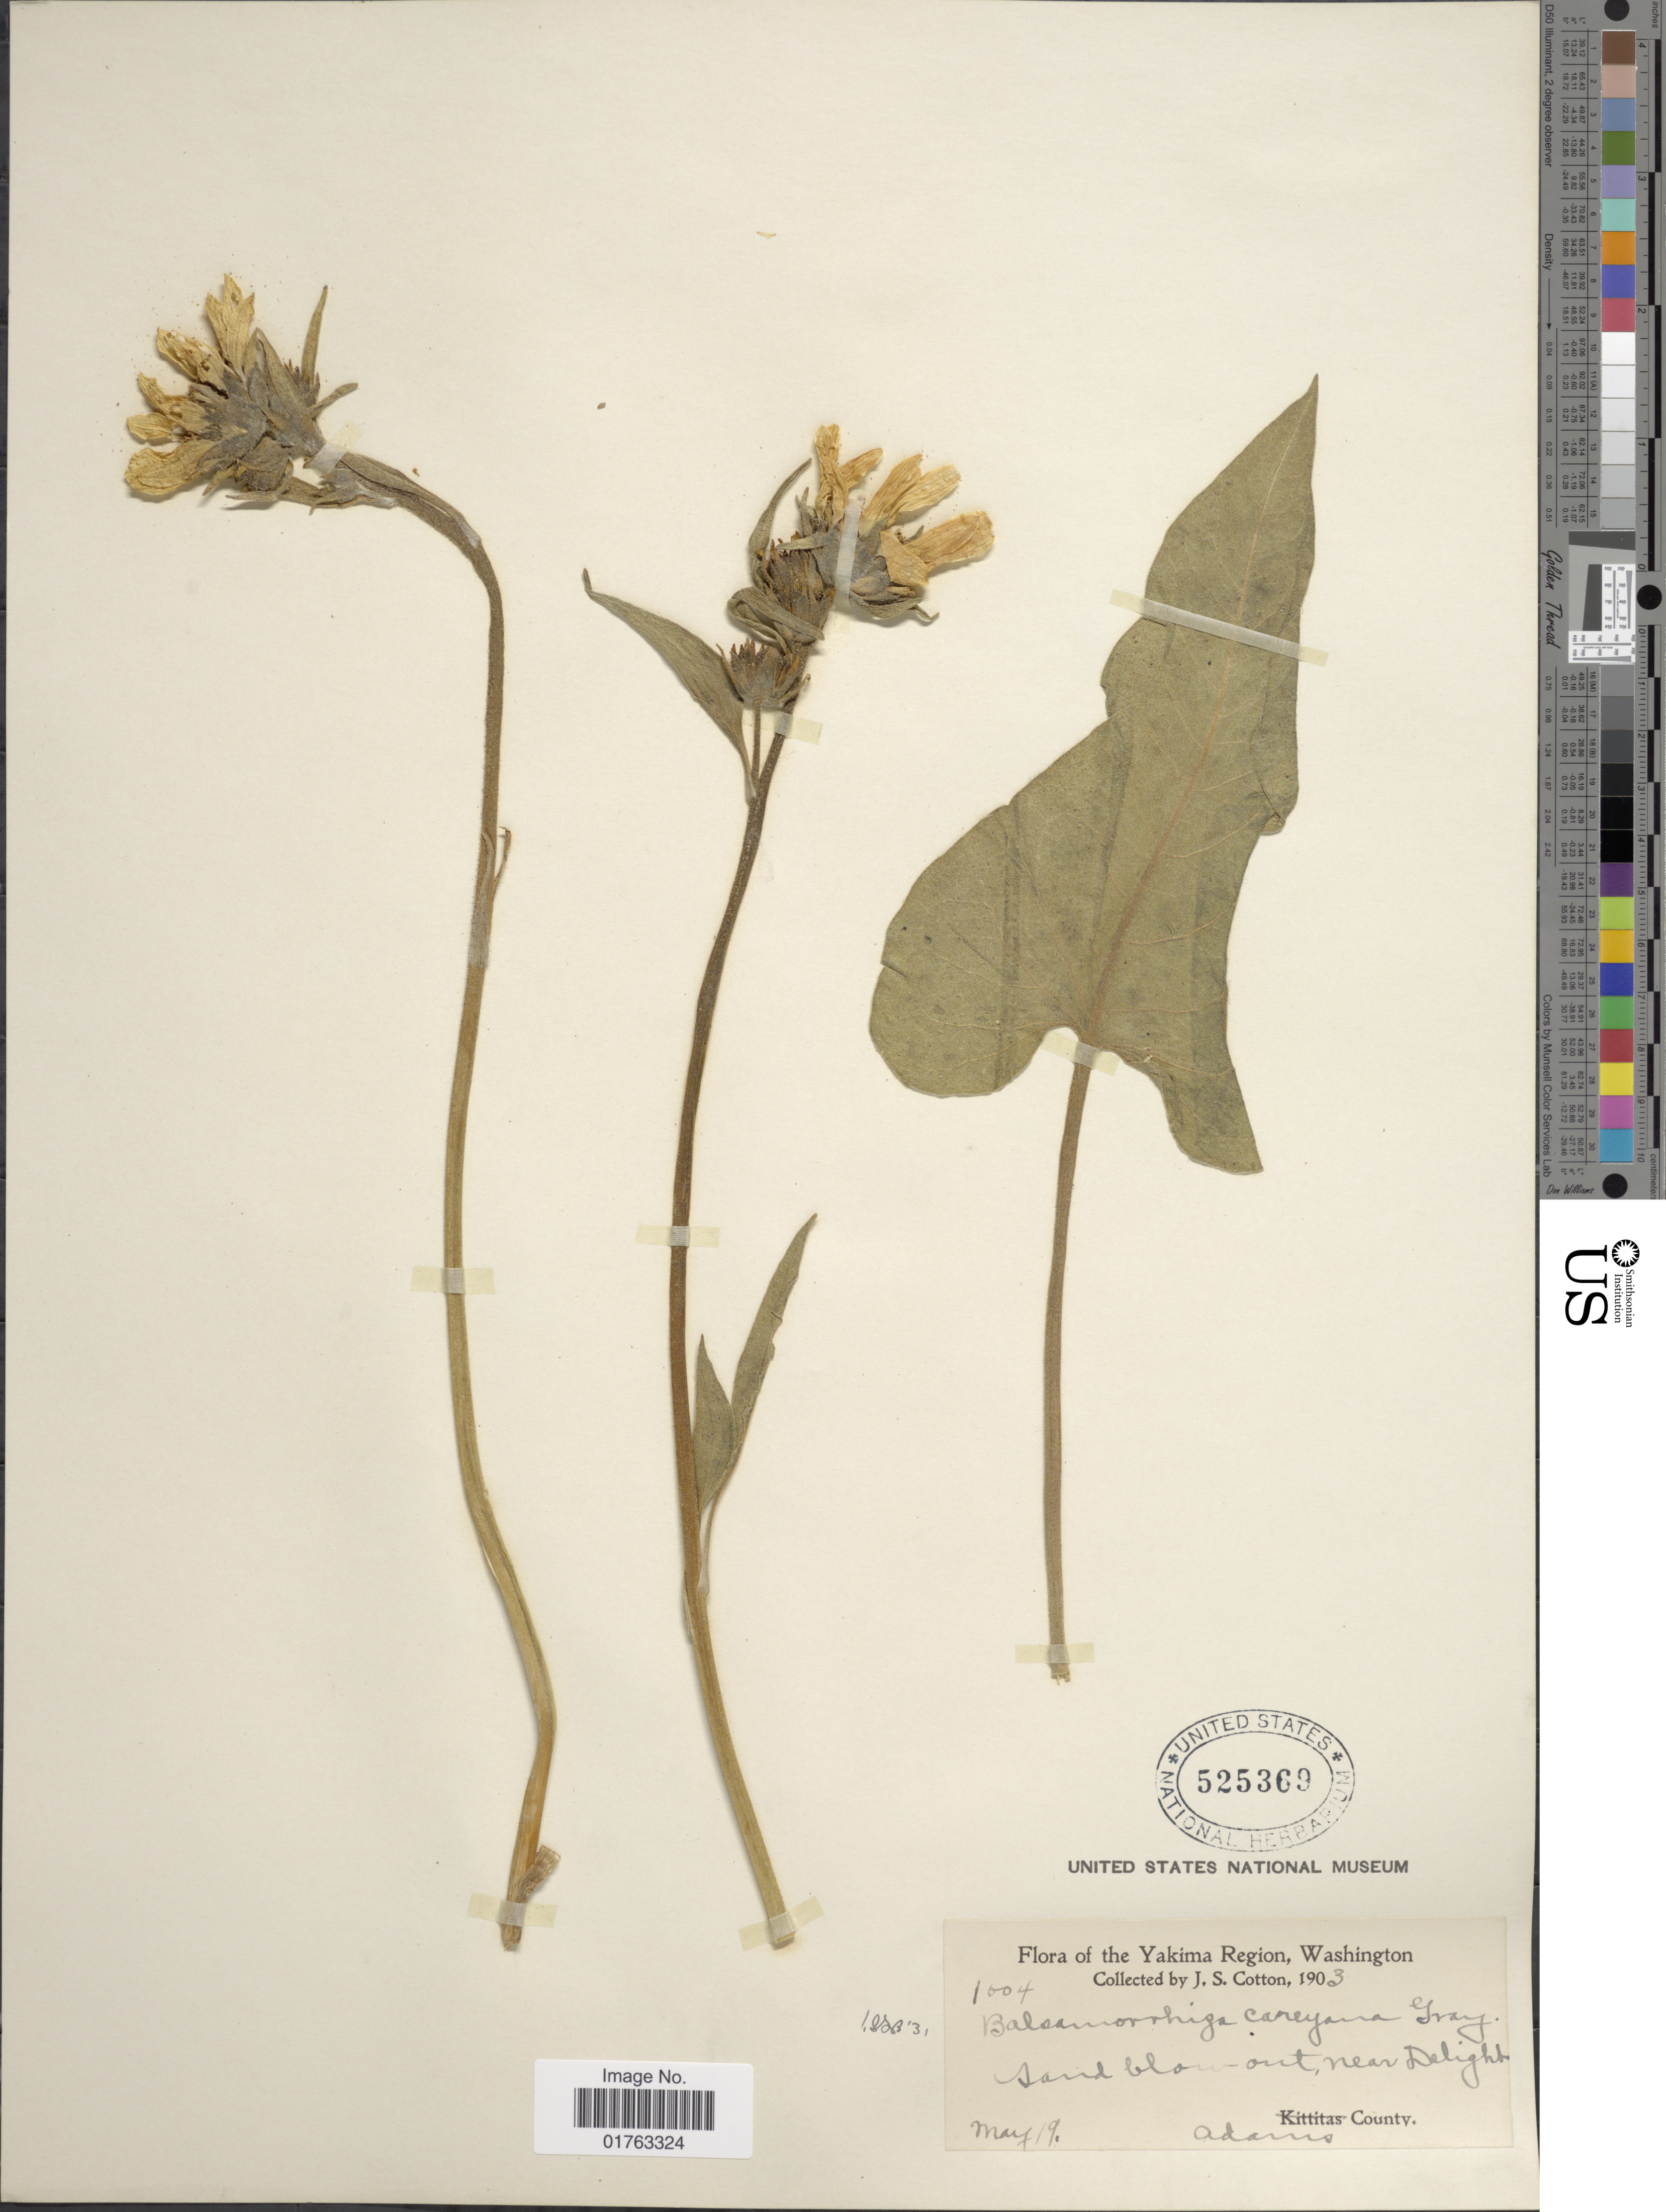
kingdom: Plantae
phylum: Tracheophyta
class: Magnoliopsida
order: Asterales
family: Asteraceae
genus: Balsamorhiza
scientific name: Balsamorhiza careyana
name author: A. Gray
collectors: J. S. Cotton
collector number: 1004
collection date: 1903-05-19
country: United States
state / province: Washington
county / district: Yakima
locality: Yakima Region. Near Delight County.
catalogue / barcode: US 525369